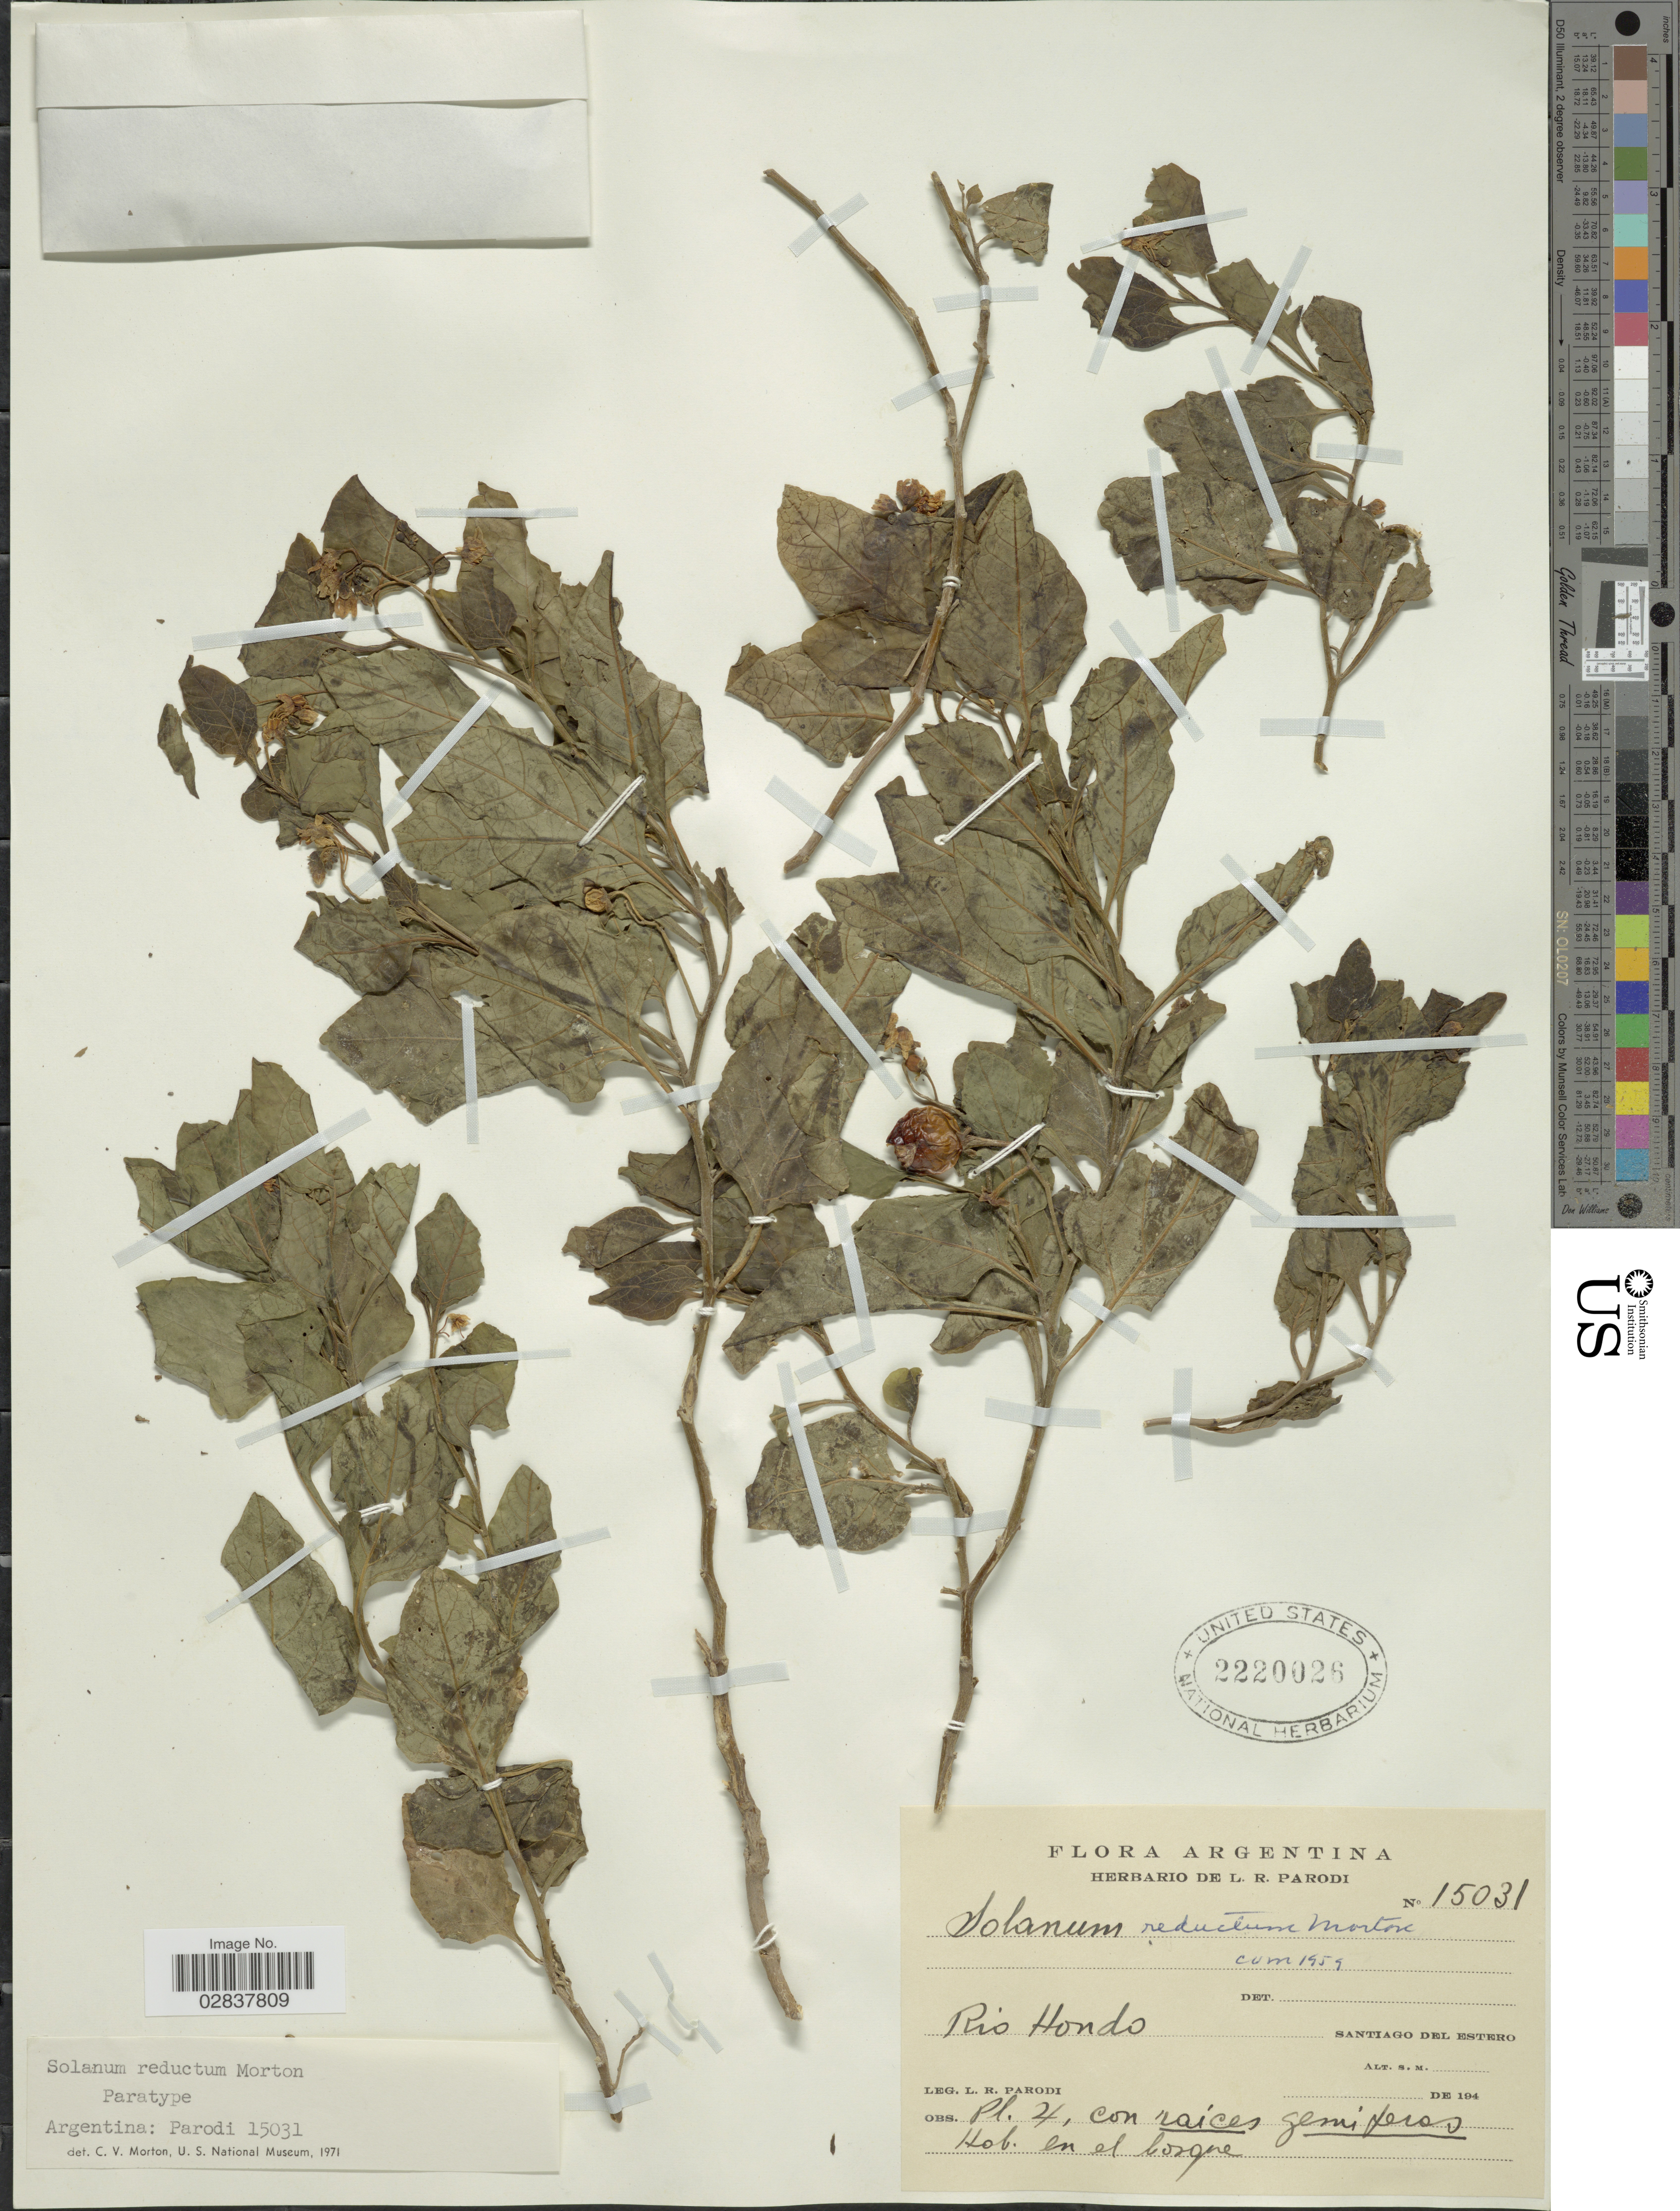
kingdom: Plantae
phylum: Tracheophyta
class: Magnoliopsida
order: Solanales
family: Solanaceae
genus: Solanum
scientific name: Solanum reductum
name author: C.V. Morton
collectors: L. R. Parodi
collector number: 15031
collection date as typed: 194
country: Argentina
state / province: Santiago del Estero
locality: Rio Hondo.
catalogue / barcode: US 2220026